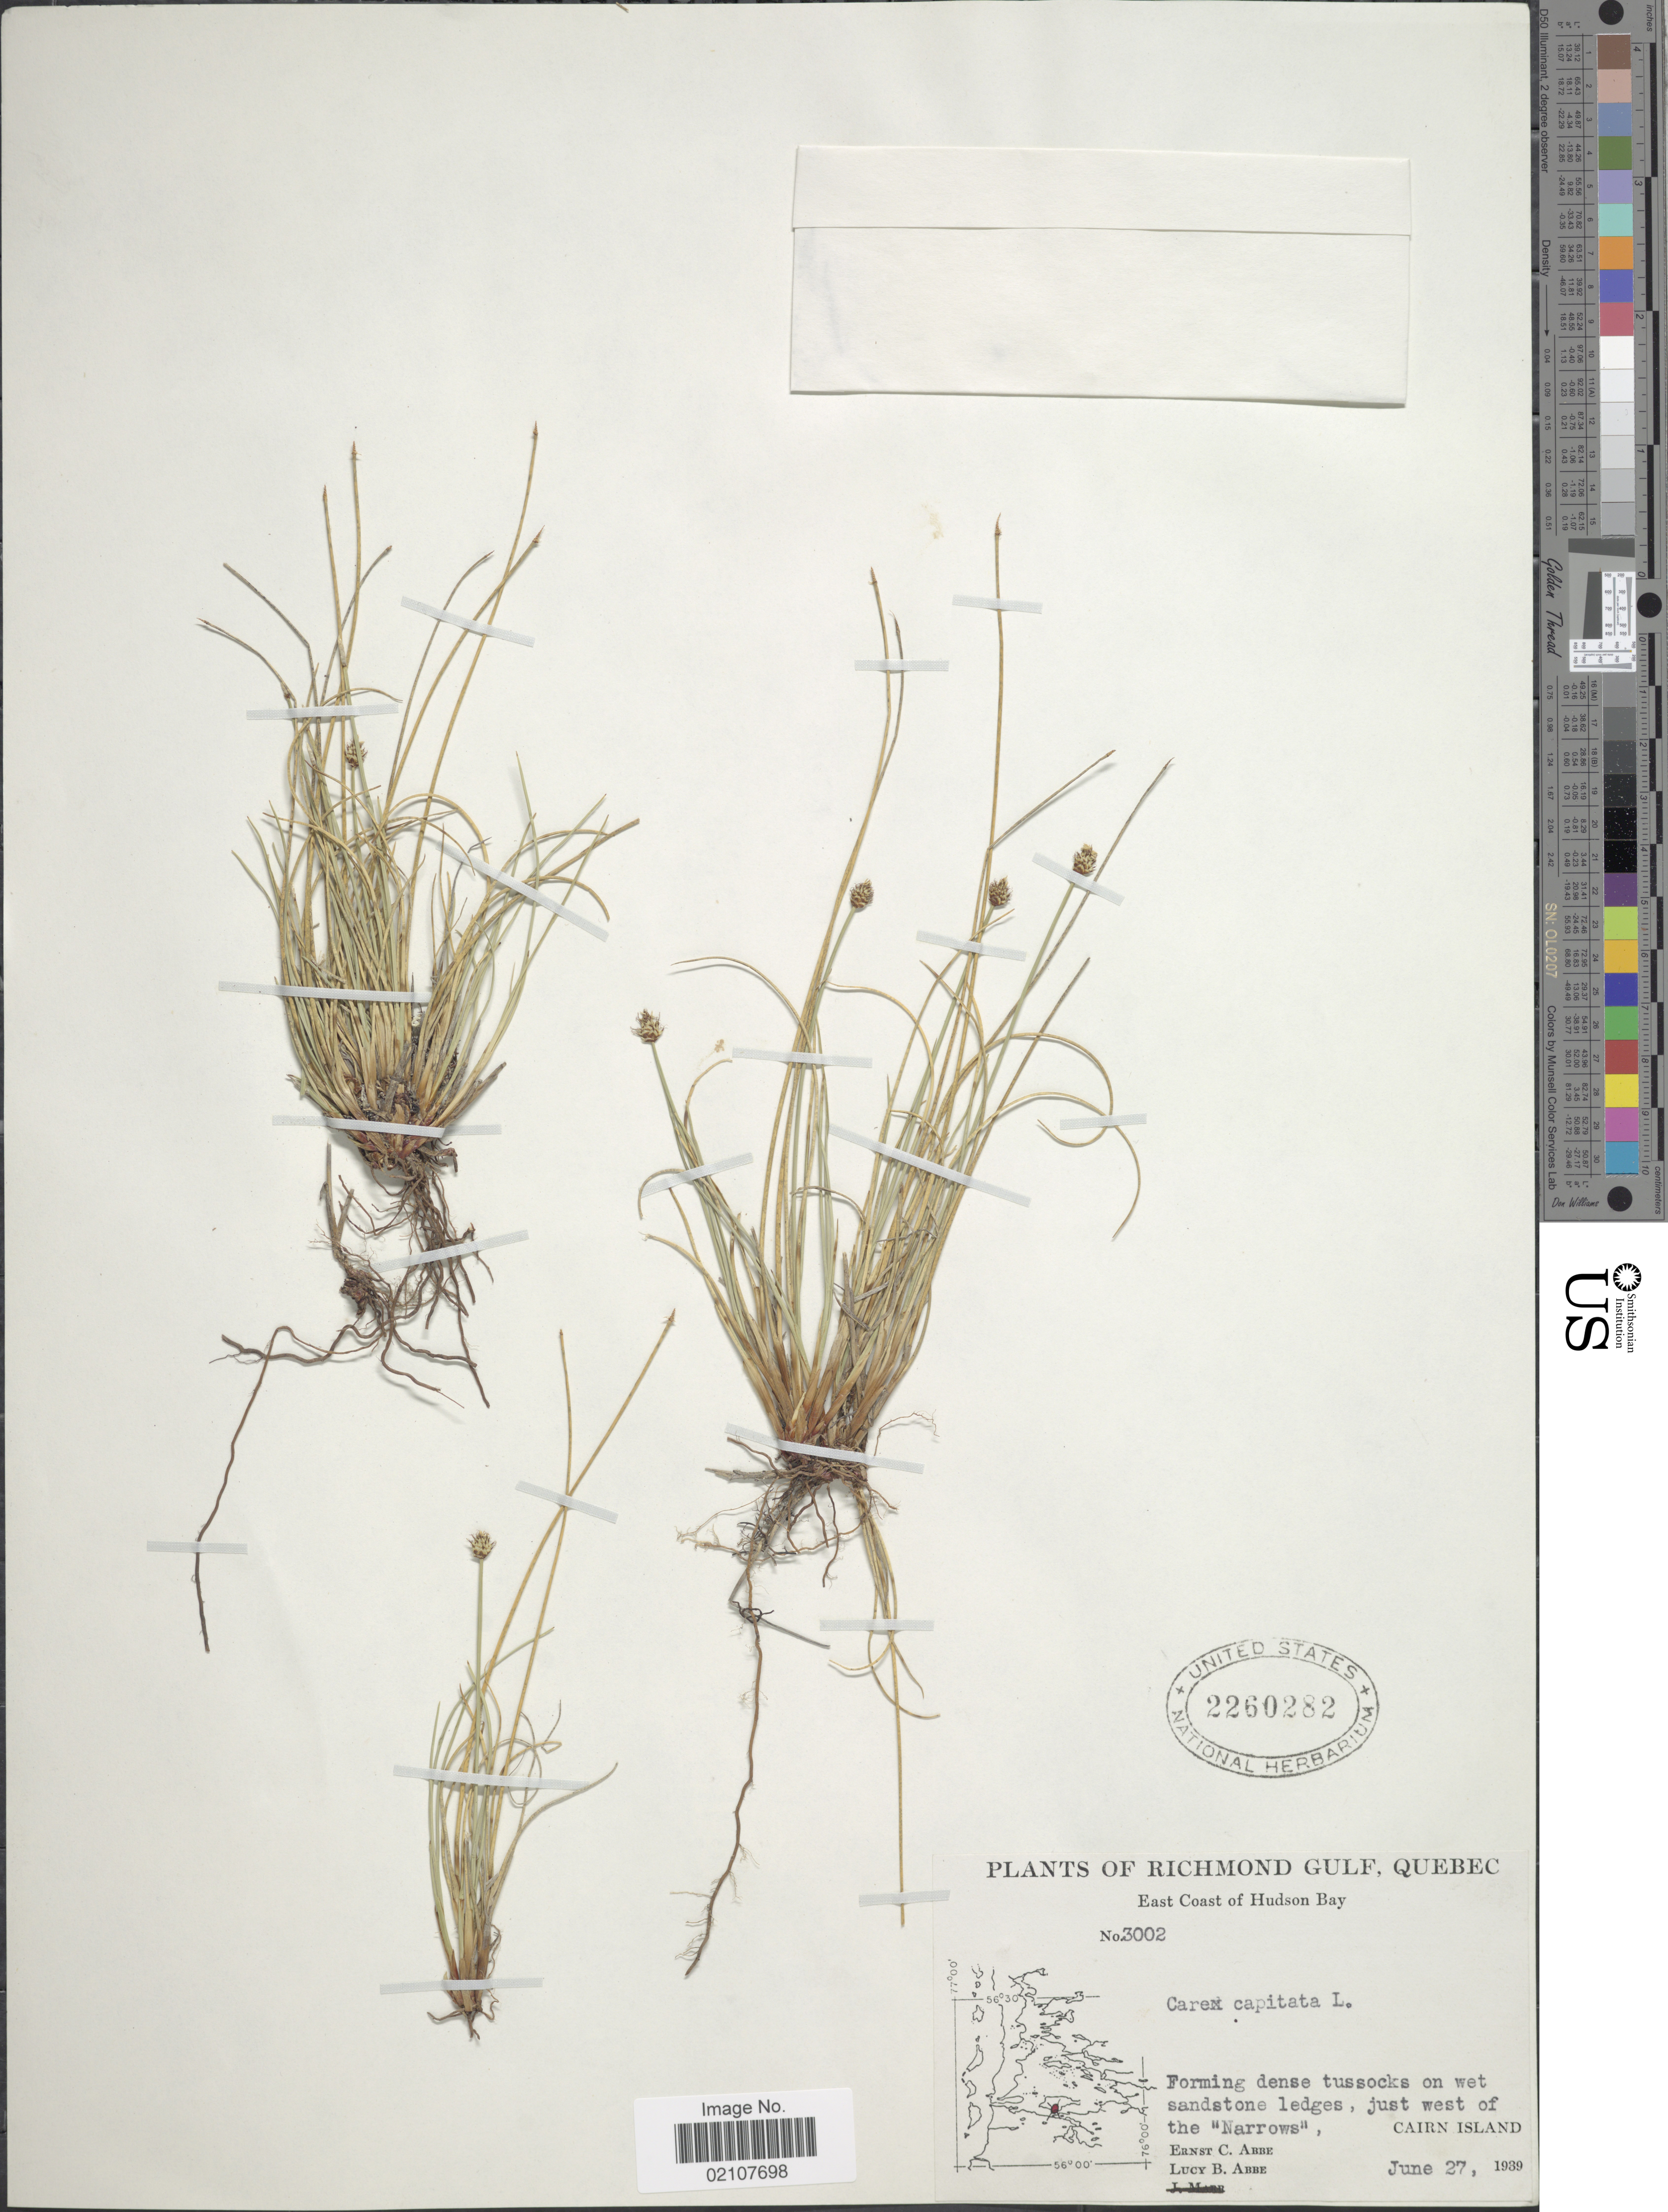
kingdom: Plantae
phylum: Tracheophyta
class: Liliopsida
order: Poales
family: Cyperaceae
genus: Carex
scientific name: Carex capitata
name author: L.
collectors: E. C. Abbe & L. B. Abbe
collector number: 3002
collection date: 1939-06-27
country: Canada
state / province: Quebec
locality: Richmond Gulf, Quebec, just west of the "Narrows", Cairn Island. East Coast of Hundson Bay.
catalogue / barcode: US 2260282